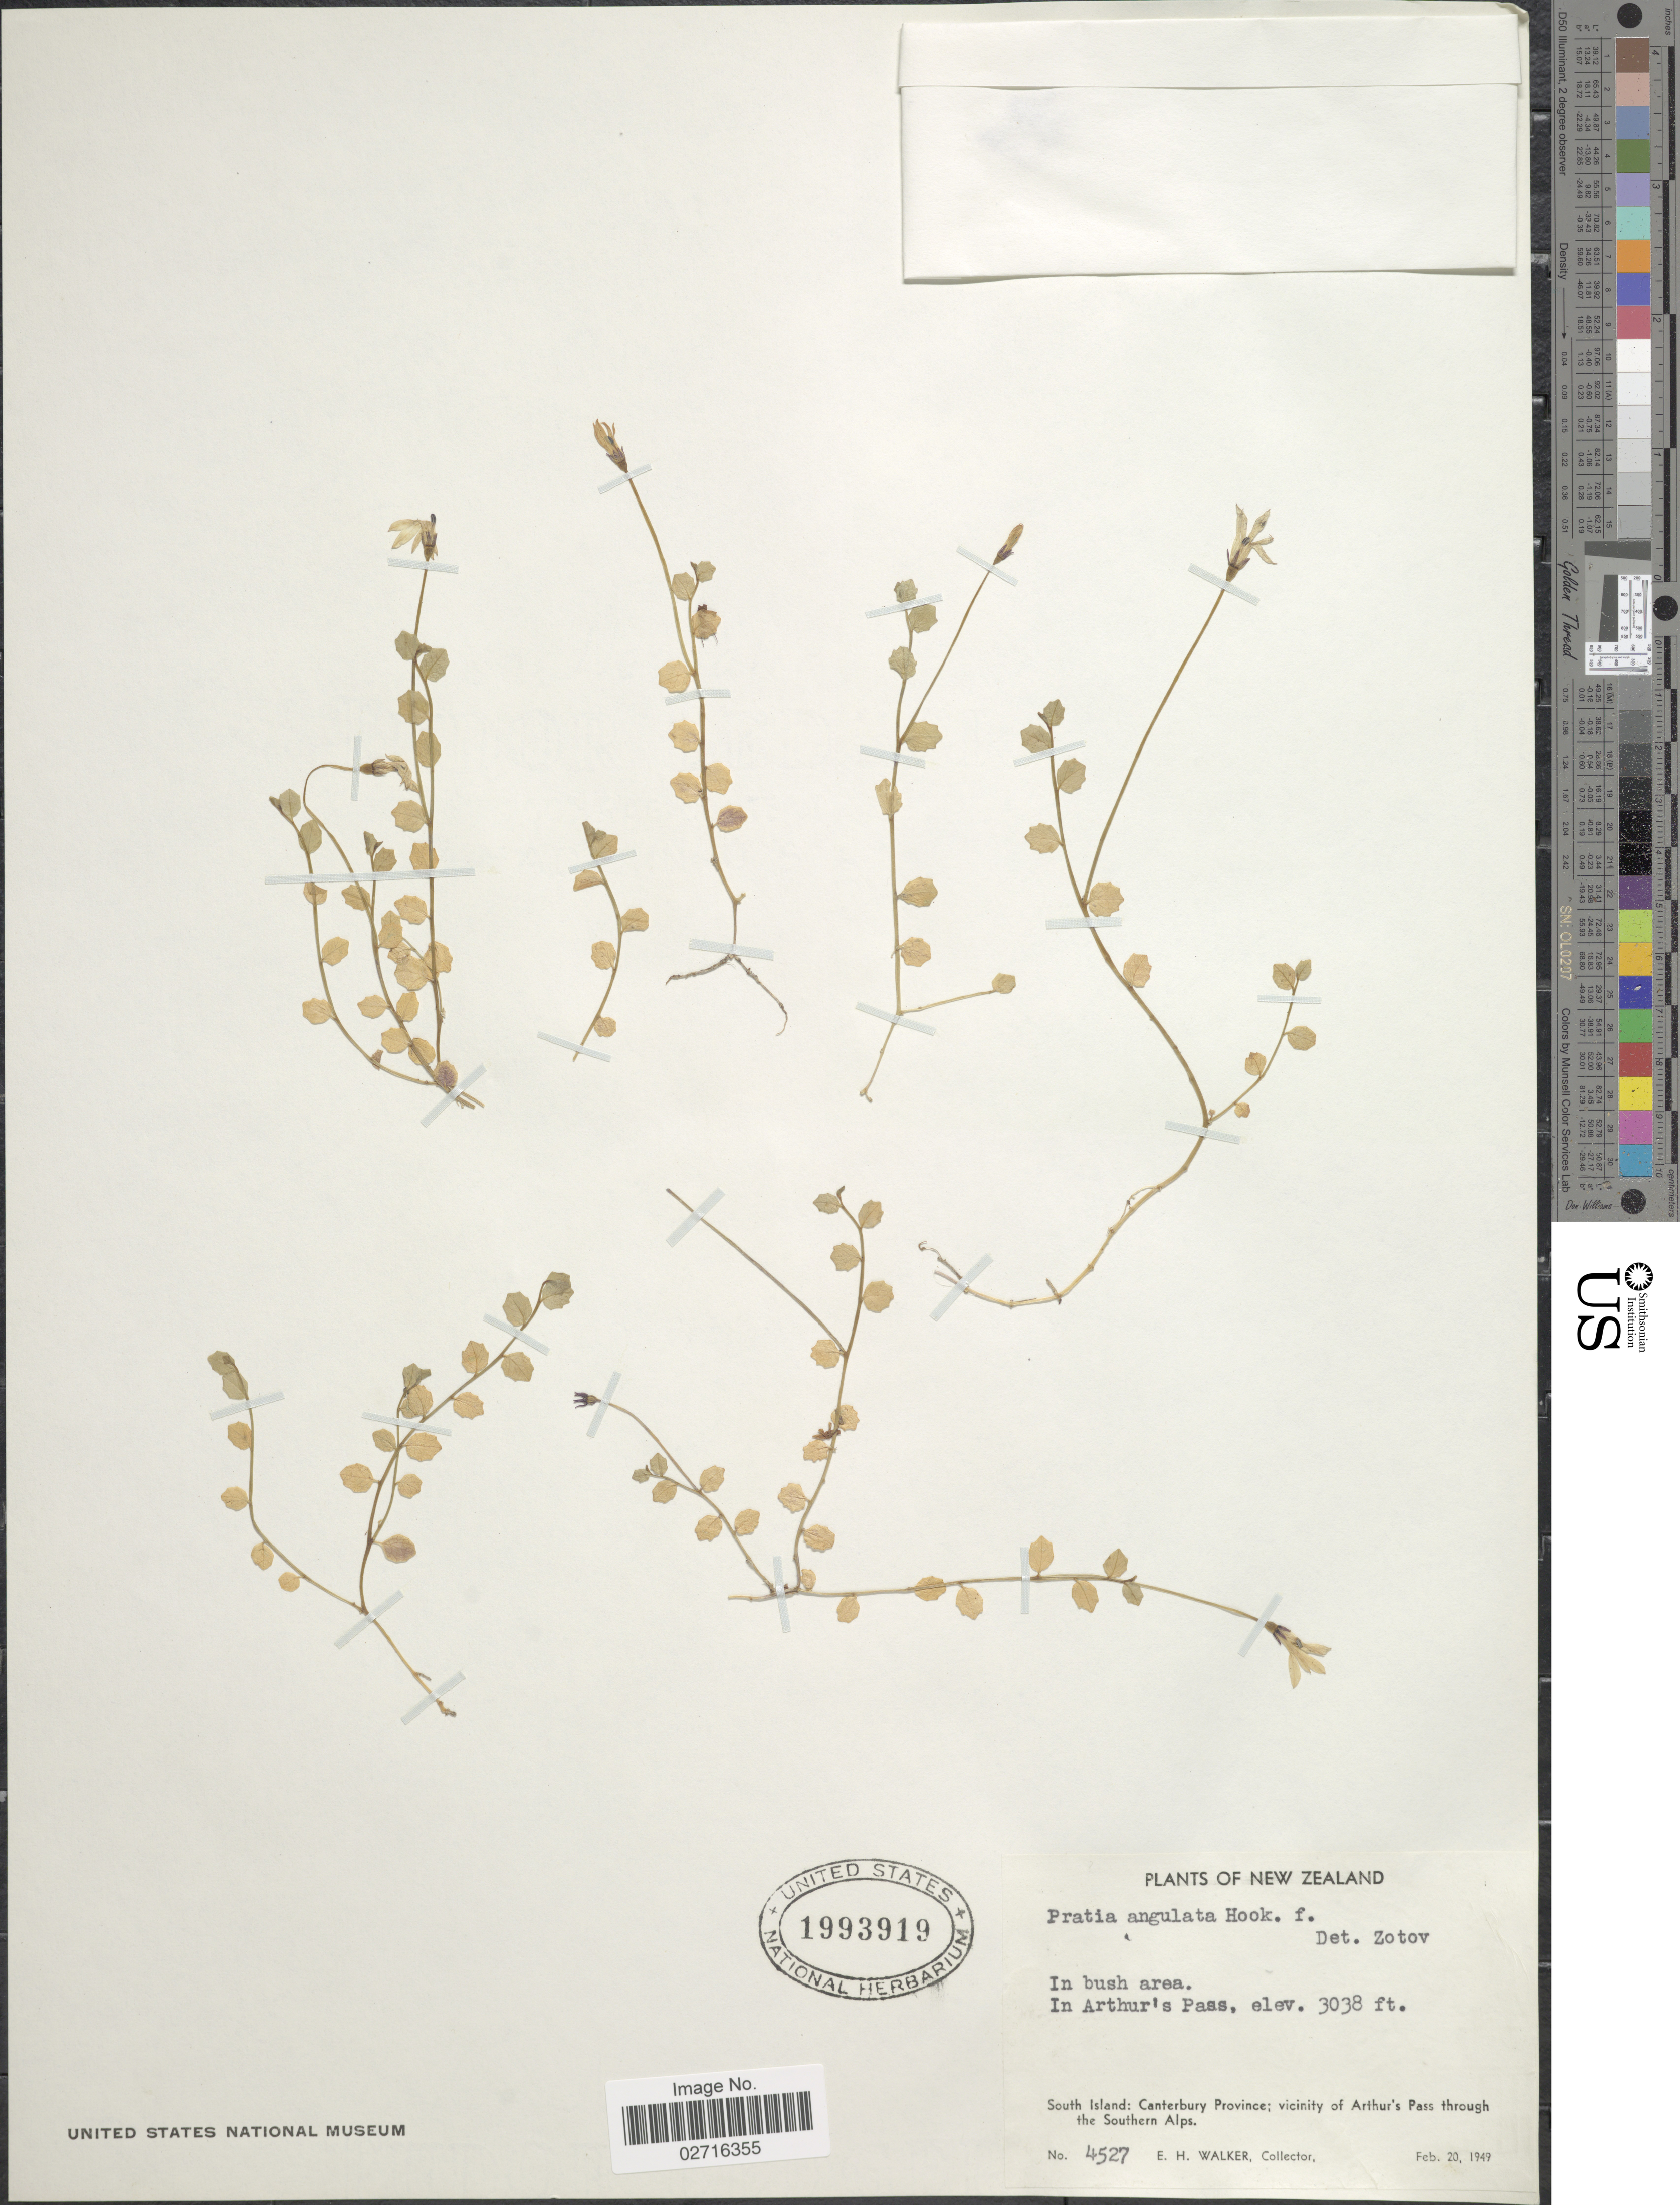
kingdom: Plantae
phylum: Tracheophyta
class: Magnoliopsida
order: Asterales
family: Campanulaceae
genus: Pratia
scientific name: Pratia angulata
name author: (G. Forst.) Hook. f.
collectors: E. H. Walker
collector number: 4527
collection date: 1949-02-20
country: New Zealand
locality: In bush area, In Arthur's Pass, South Island: Canterbury Province; vicinity of Arthur's Pass through the Southern Alps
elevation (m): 926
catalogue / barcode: US 1993919